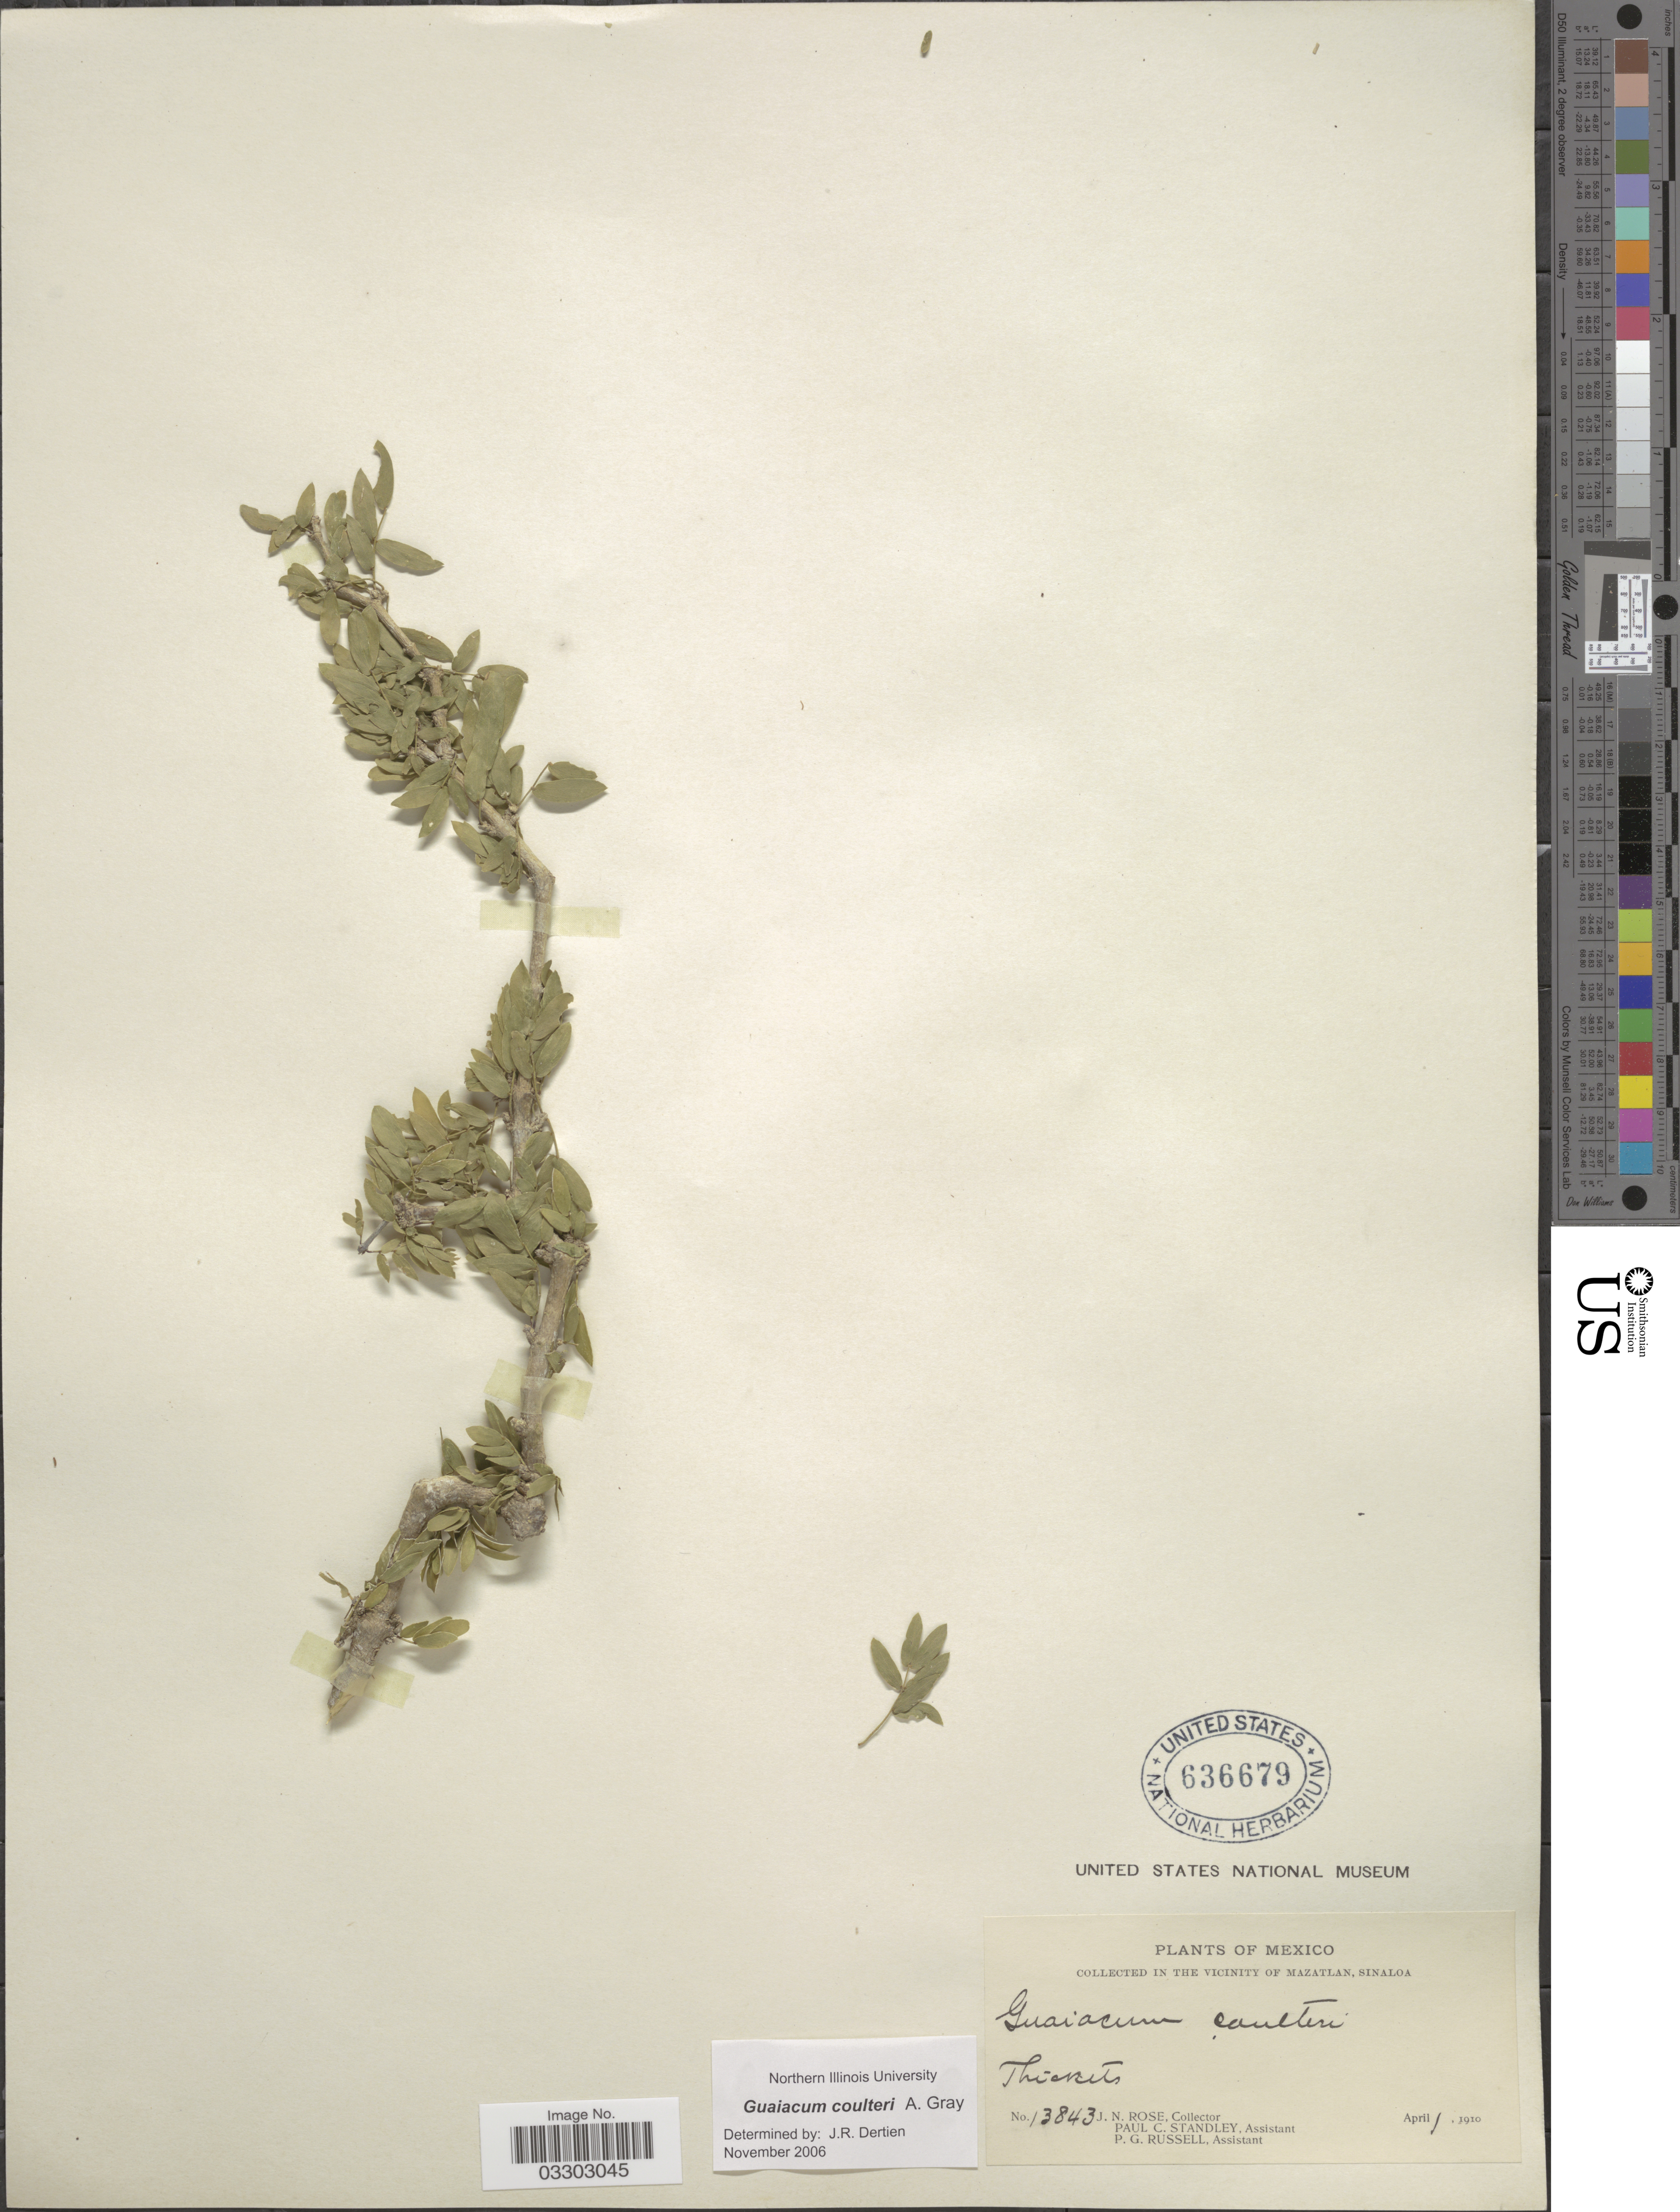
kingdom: Plantae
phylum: Tracheophyta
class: Magnoliopsida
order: Zygophyllales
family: Zygophyllaceae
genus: Guaiacum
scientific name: Guaiacum coulteri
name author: A. Gray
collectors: J. N. Rose, P. C. Standley & P. G. Russell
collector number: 13843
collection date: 1910-04-01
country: Mexico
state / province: Sinaloa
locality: In the vicinity of Mazatlan.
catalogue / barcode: US 636679